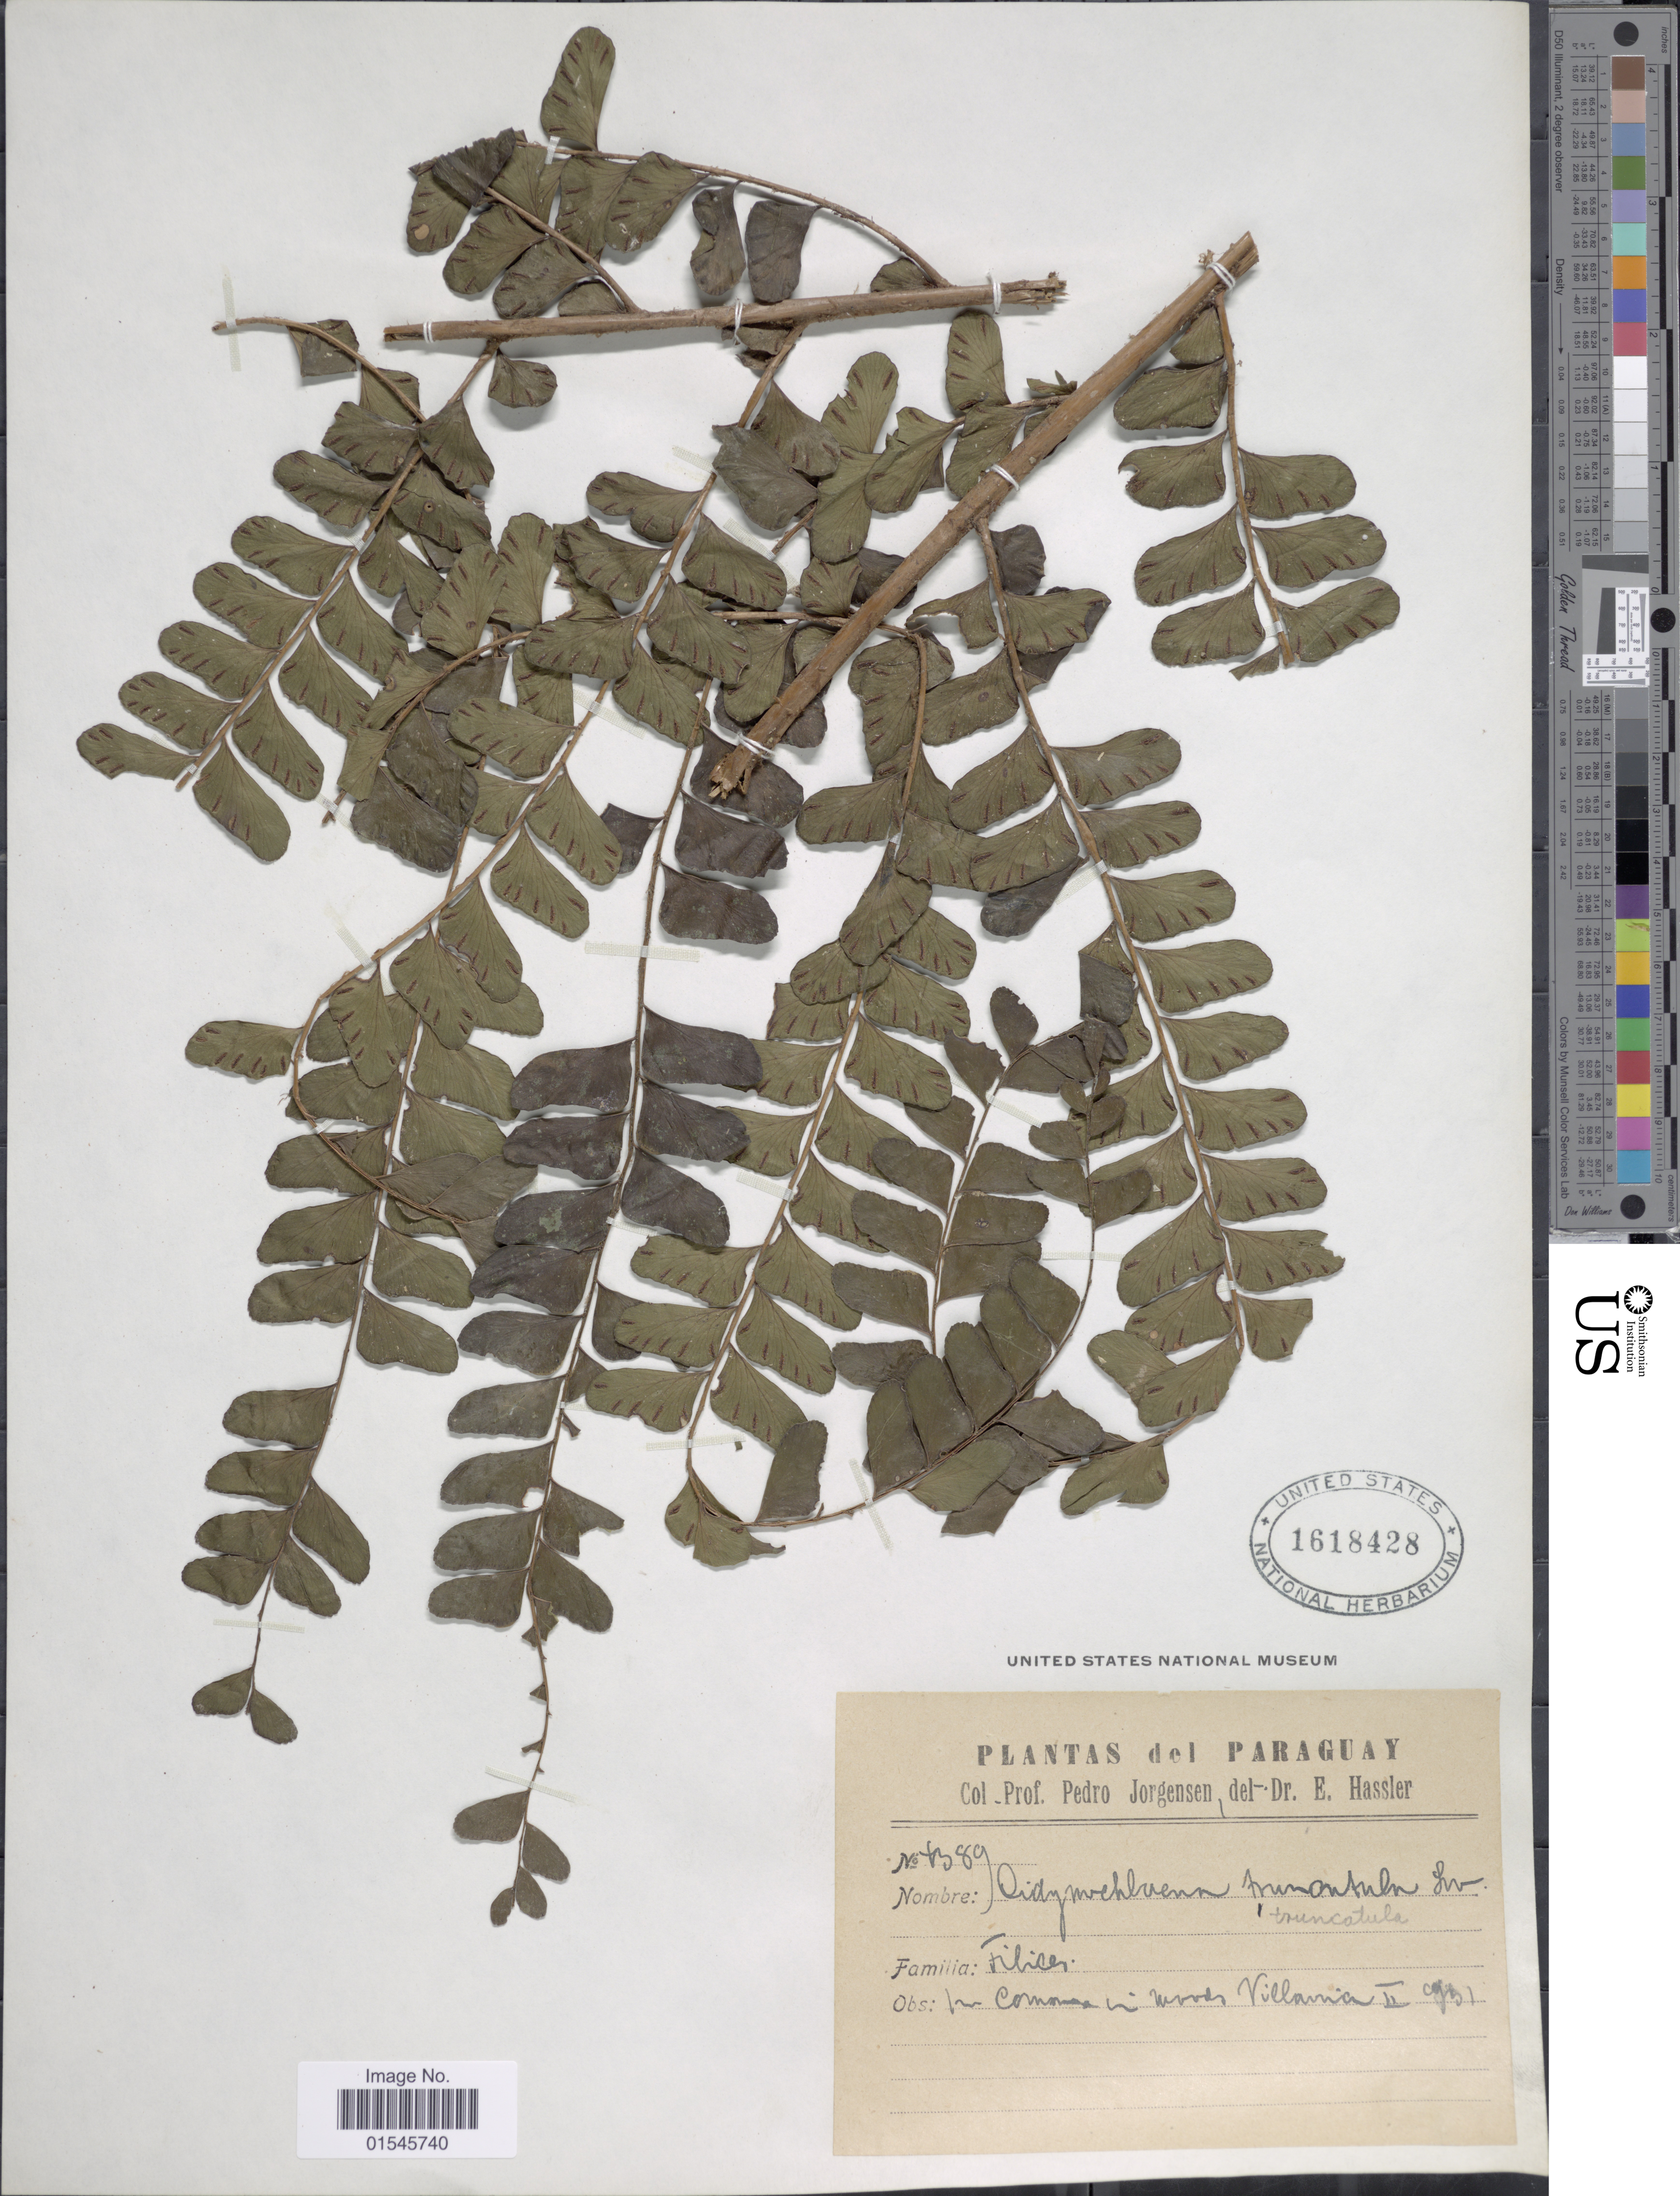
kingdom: Plantae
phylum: Tracheophyta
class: Polypodiopsida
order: Polypodiales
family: Didymochlaenaceae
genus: Didymochlaena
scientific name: Didymochlaena truncatula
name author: (Sw.) J. Sm.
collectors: P. Jörgensen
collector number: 389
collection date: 1931-02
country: Paraguay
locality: In woods Villarrica.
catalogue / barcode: US 1618428